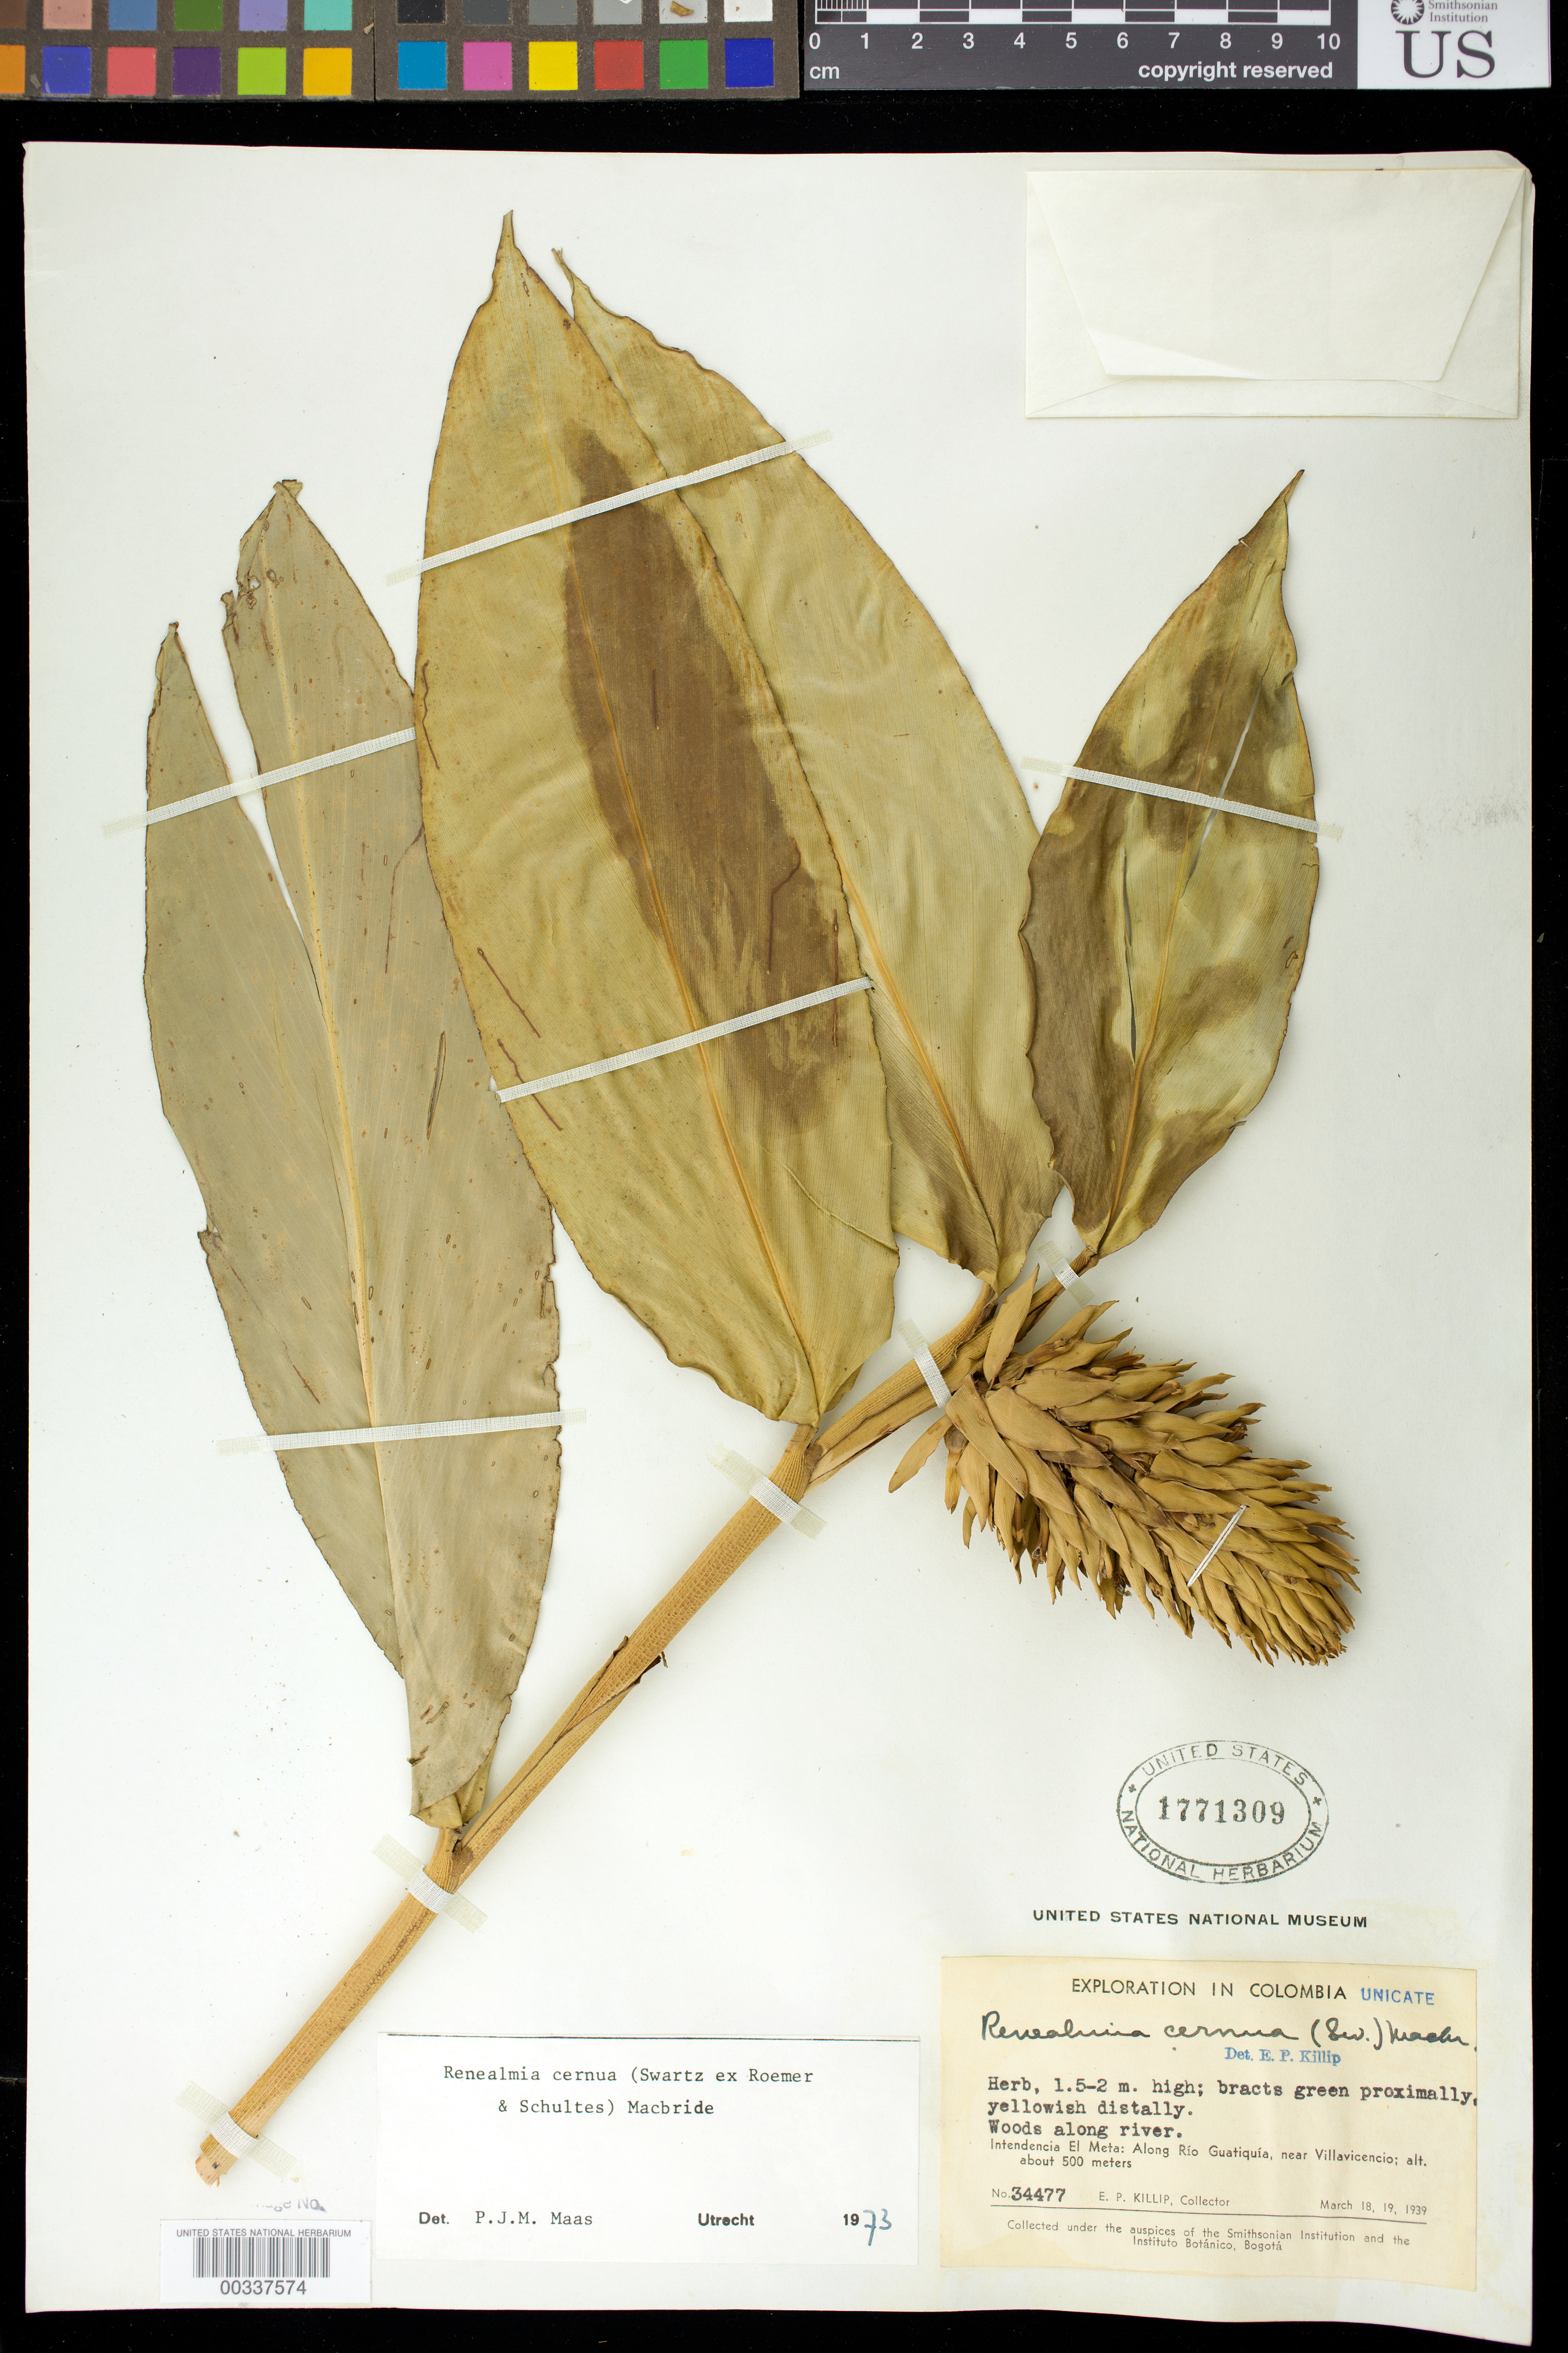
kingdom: Plantae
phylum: Tracheophyta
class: Liliopsida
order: Zingiberales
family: Zingiberaceae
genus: Renealmia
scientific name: Renealmia cernua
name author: (Sw. ex Roem. & Schult.) J.F. Macbr.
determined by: Maas, Paul J. M.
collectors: E. P. Killip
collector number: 34477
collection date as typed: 18 Mar 1939 and 19 Mar 1939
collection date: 1939-03-18,1939-03-19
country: Colombia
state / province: Meta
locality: Along Rio Guatiquia, near Villa Vicencia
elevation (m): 500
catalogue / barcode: US 1771309